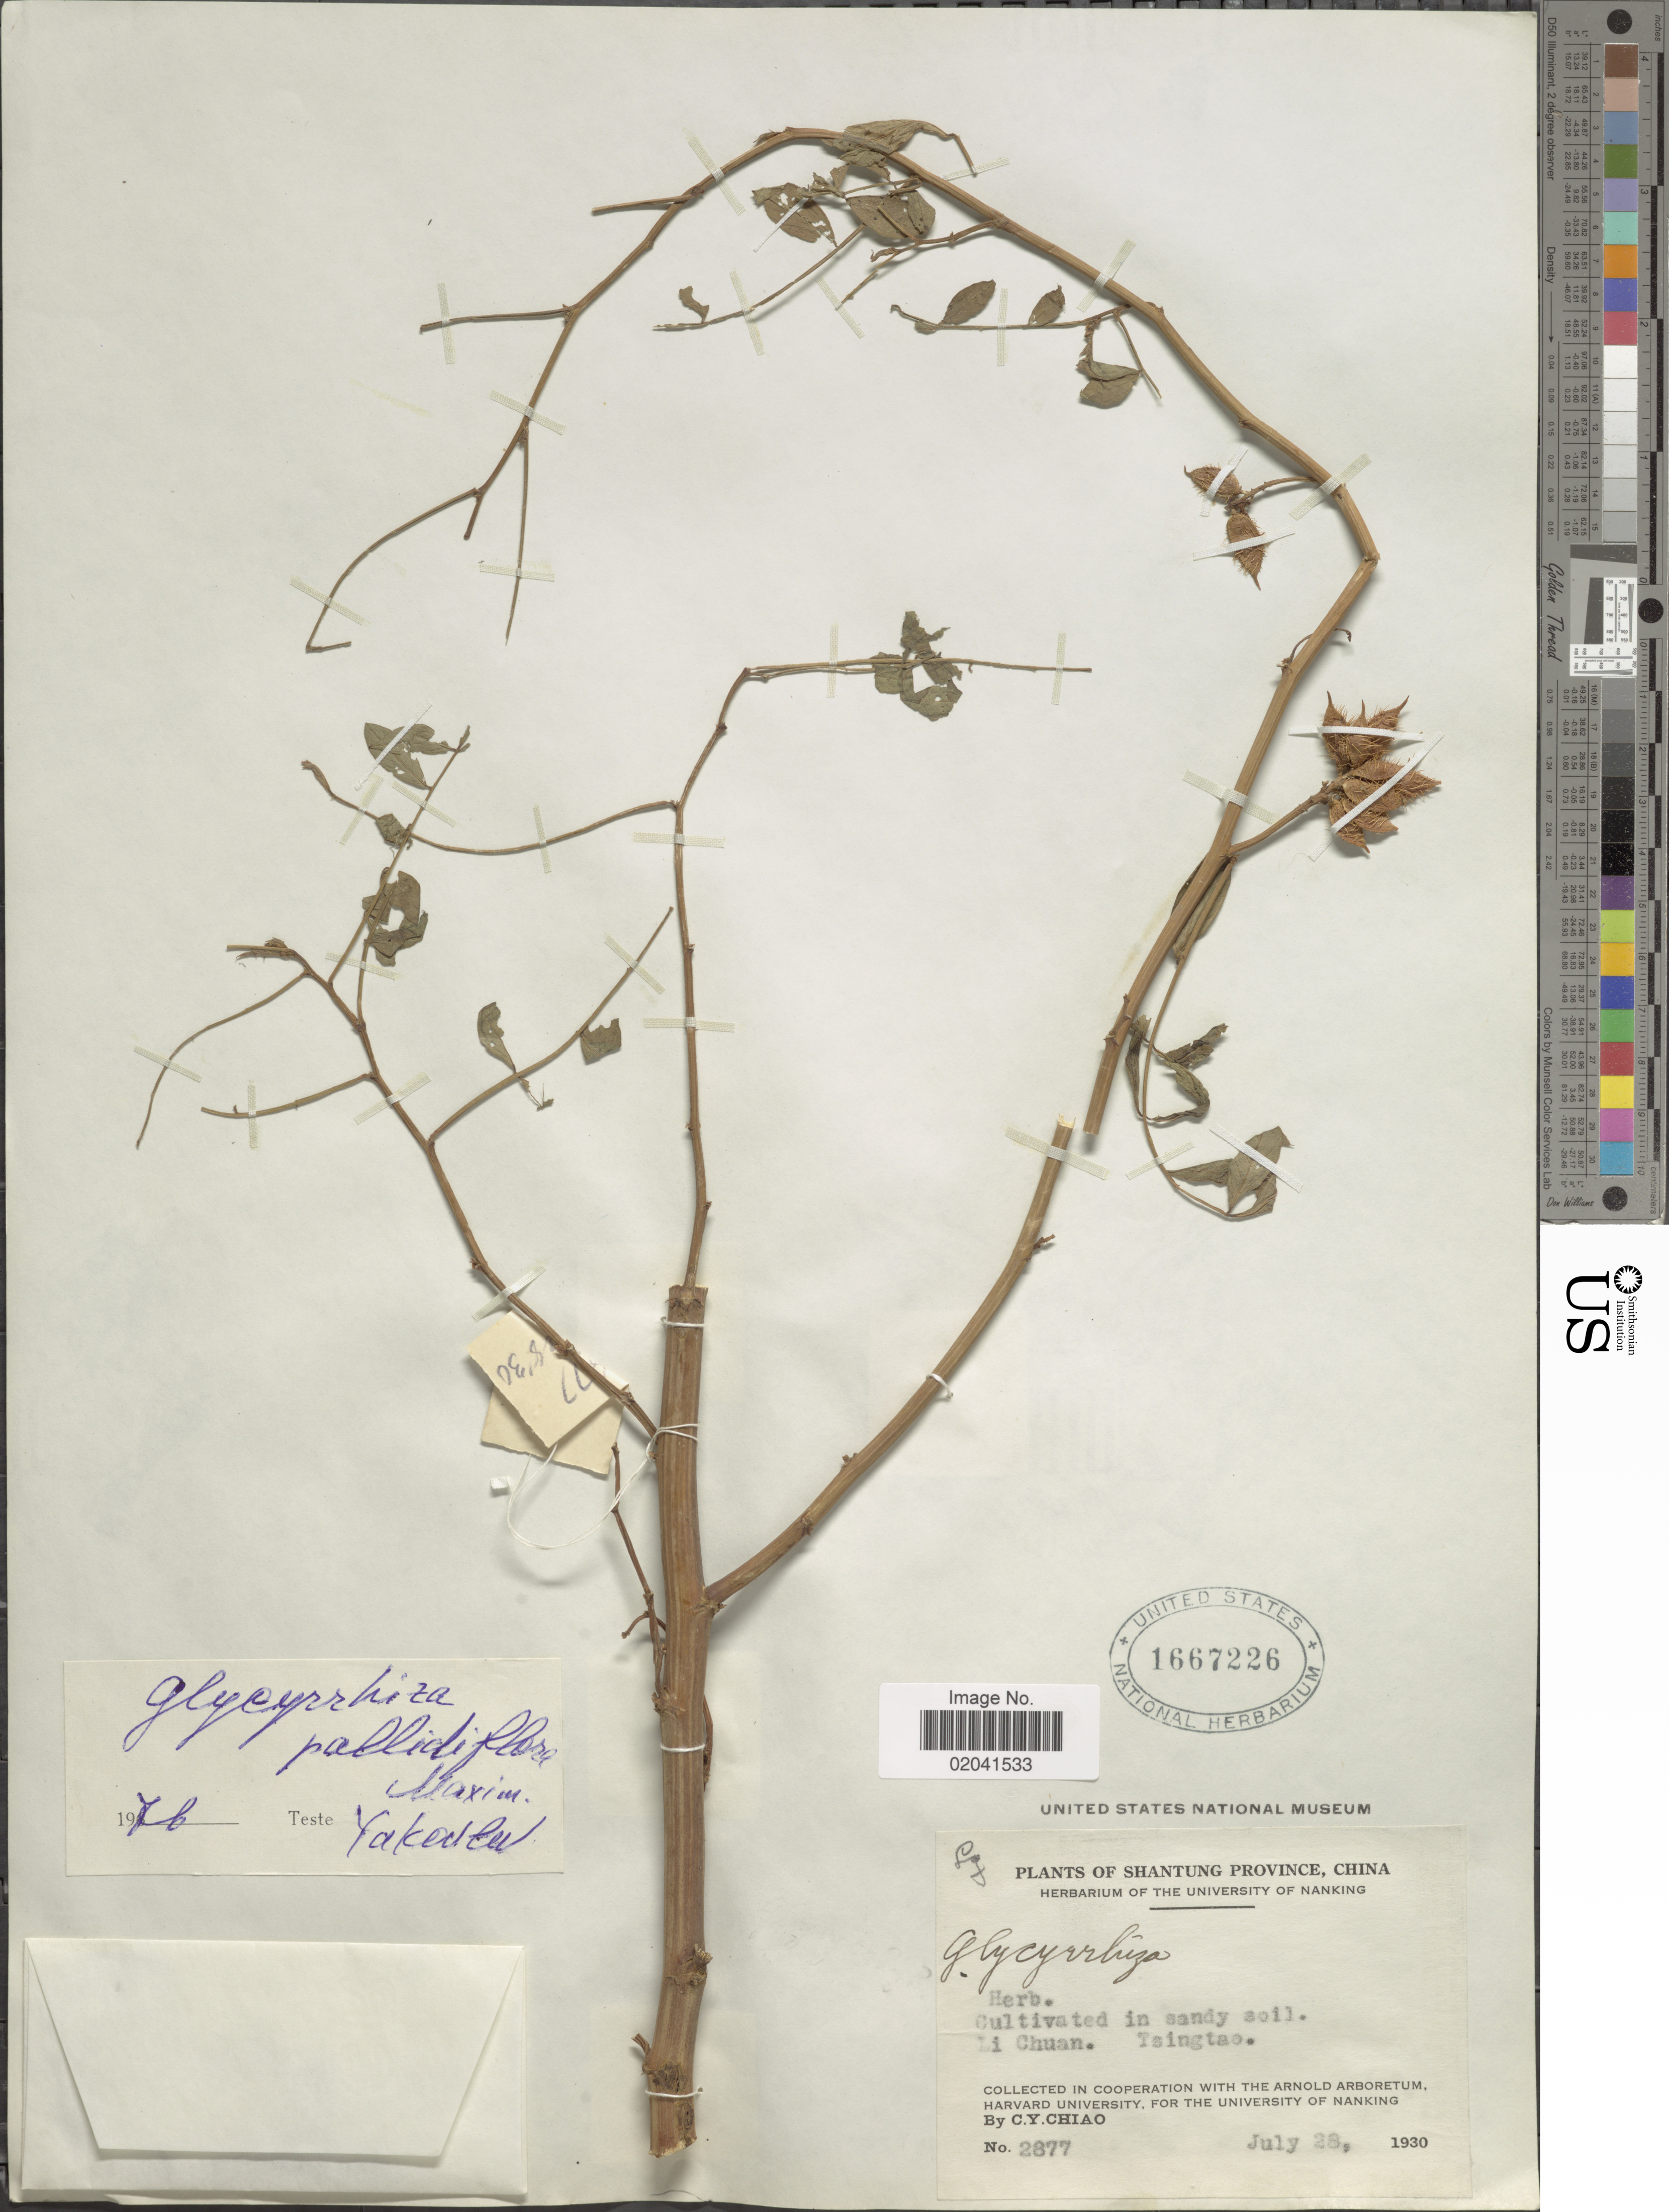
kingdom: Plantae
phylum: Tracheophyta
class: Magnoliopsida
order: Fabales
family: Fabaceae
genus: Glycyrrhiza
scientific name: Glycyrrhiza pallidiflora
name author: Maxim.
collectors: C. Y. Chiao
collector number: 2877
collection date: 1930-07-28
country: China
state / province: Shandong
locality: Shantung Province, Li Chuan, Tsingtao.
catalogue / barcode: US 1667226